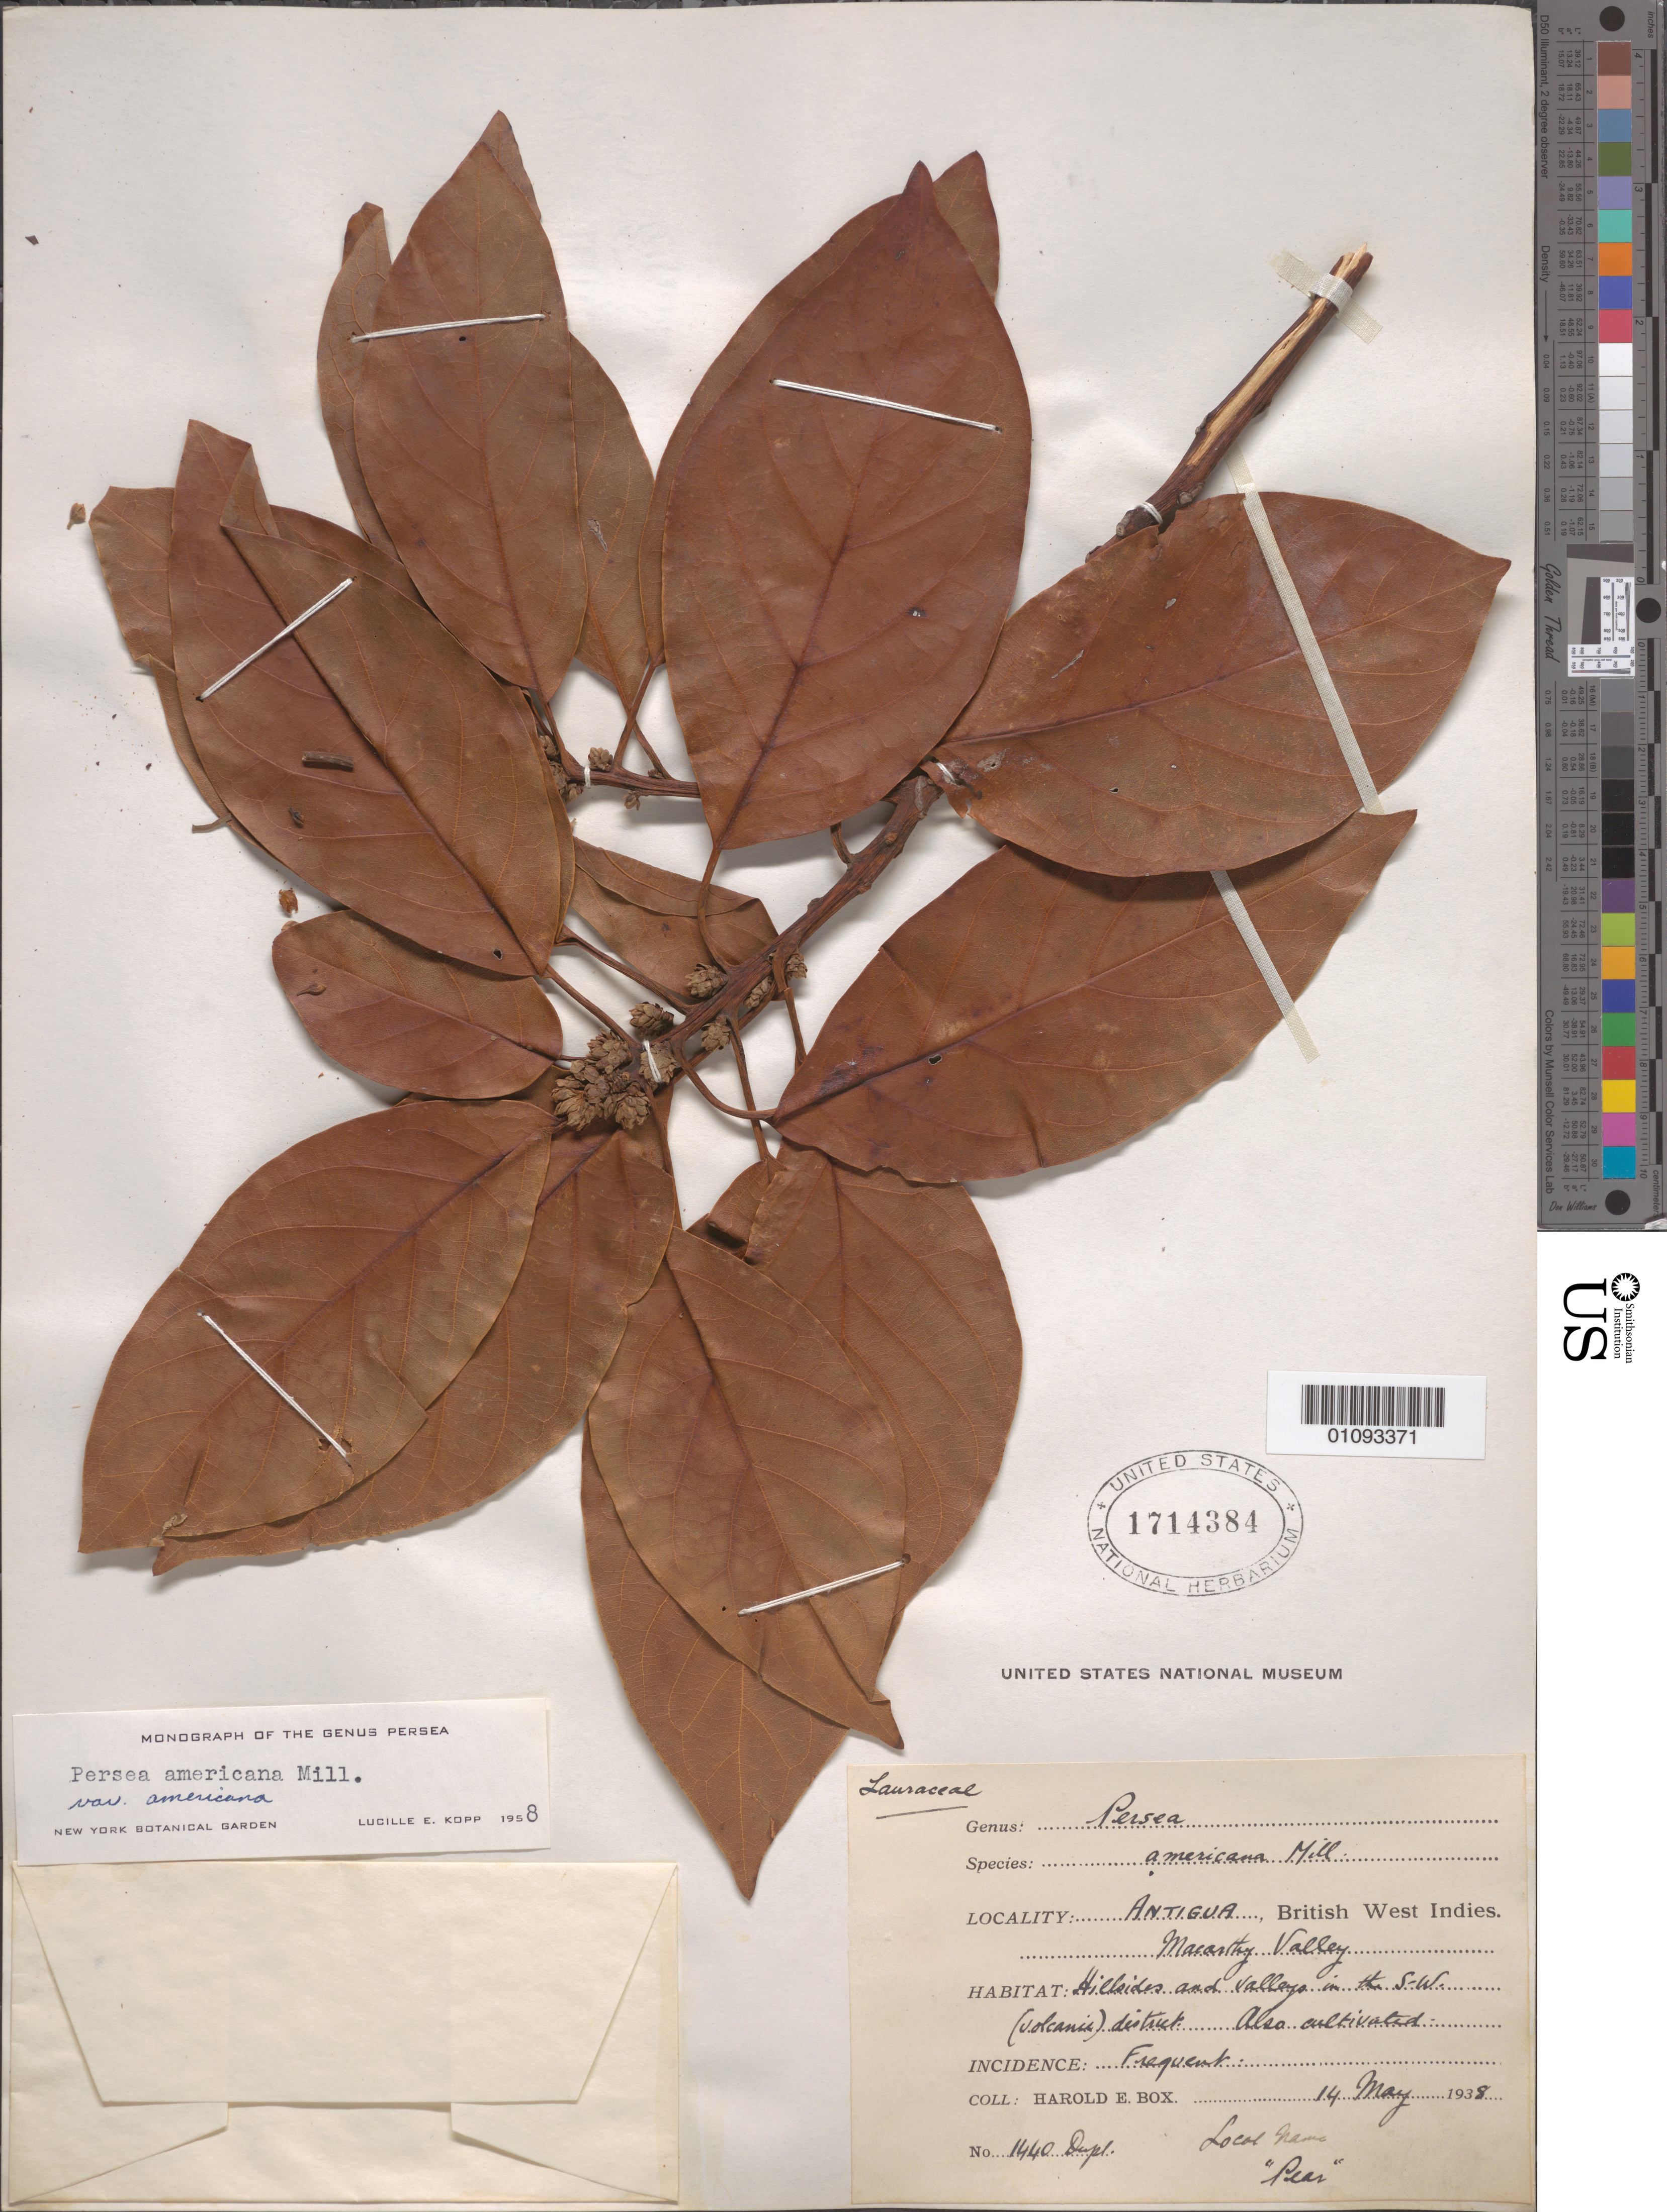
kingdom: Plantae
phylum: Tracheophyta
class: Magnoliopsida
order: Laurales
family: Lauraceae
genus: Persea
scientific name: Persea americana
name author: Mill.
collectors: H. E. Box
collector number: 1440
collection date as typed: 14 May 1938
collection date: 1938-05-14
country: Antigua and Barbuda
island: Antigua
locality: Macarthy Valley.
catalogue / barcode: US 1714384